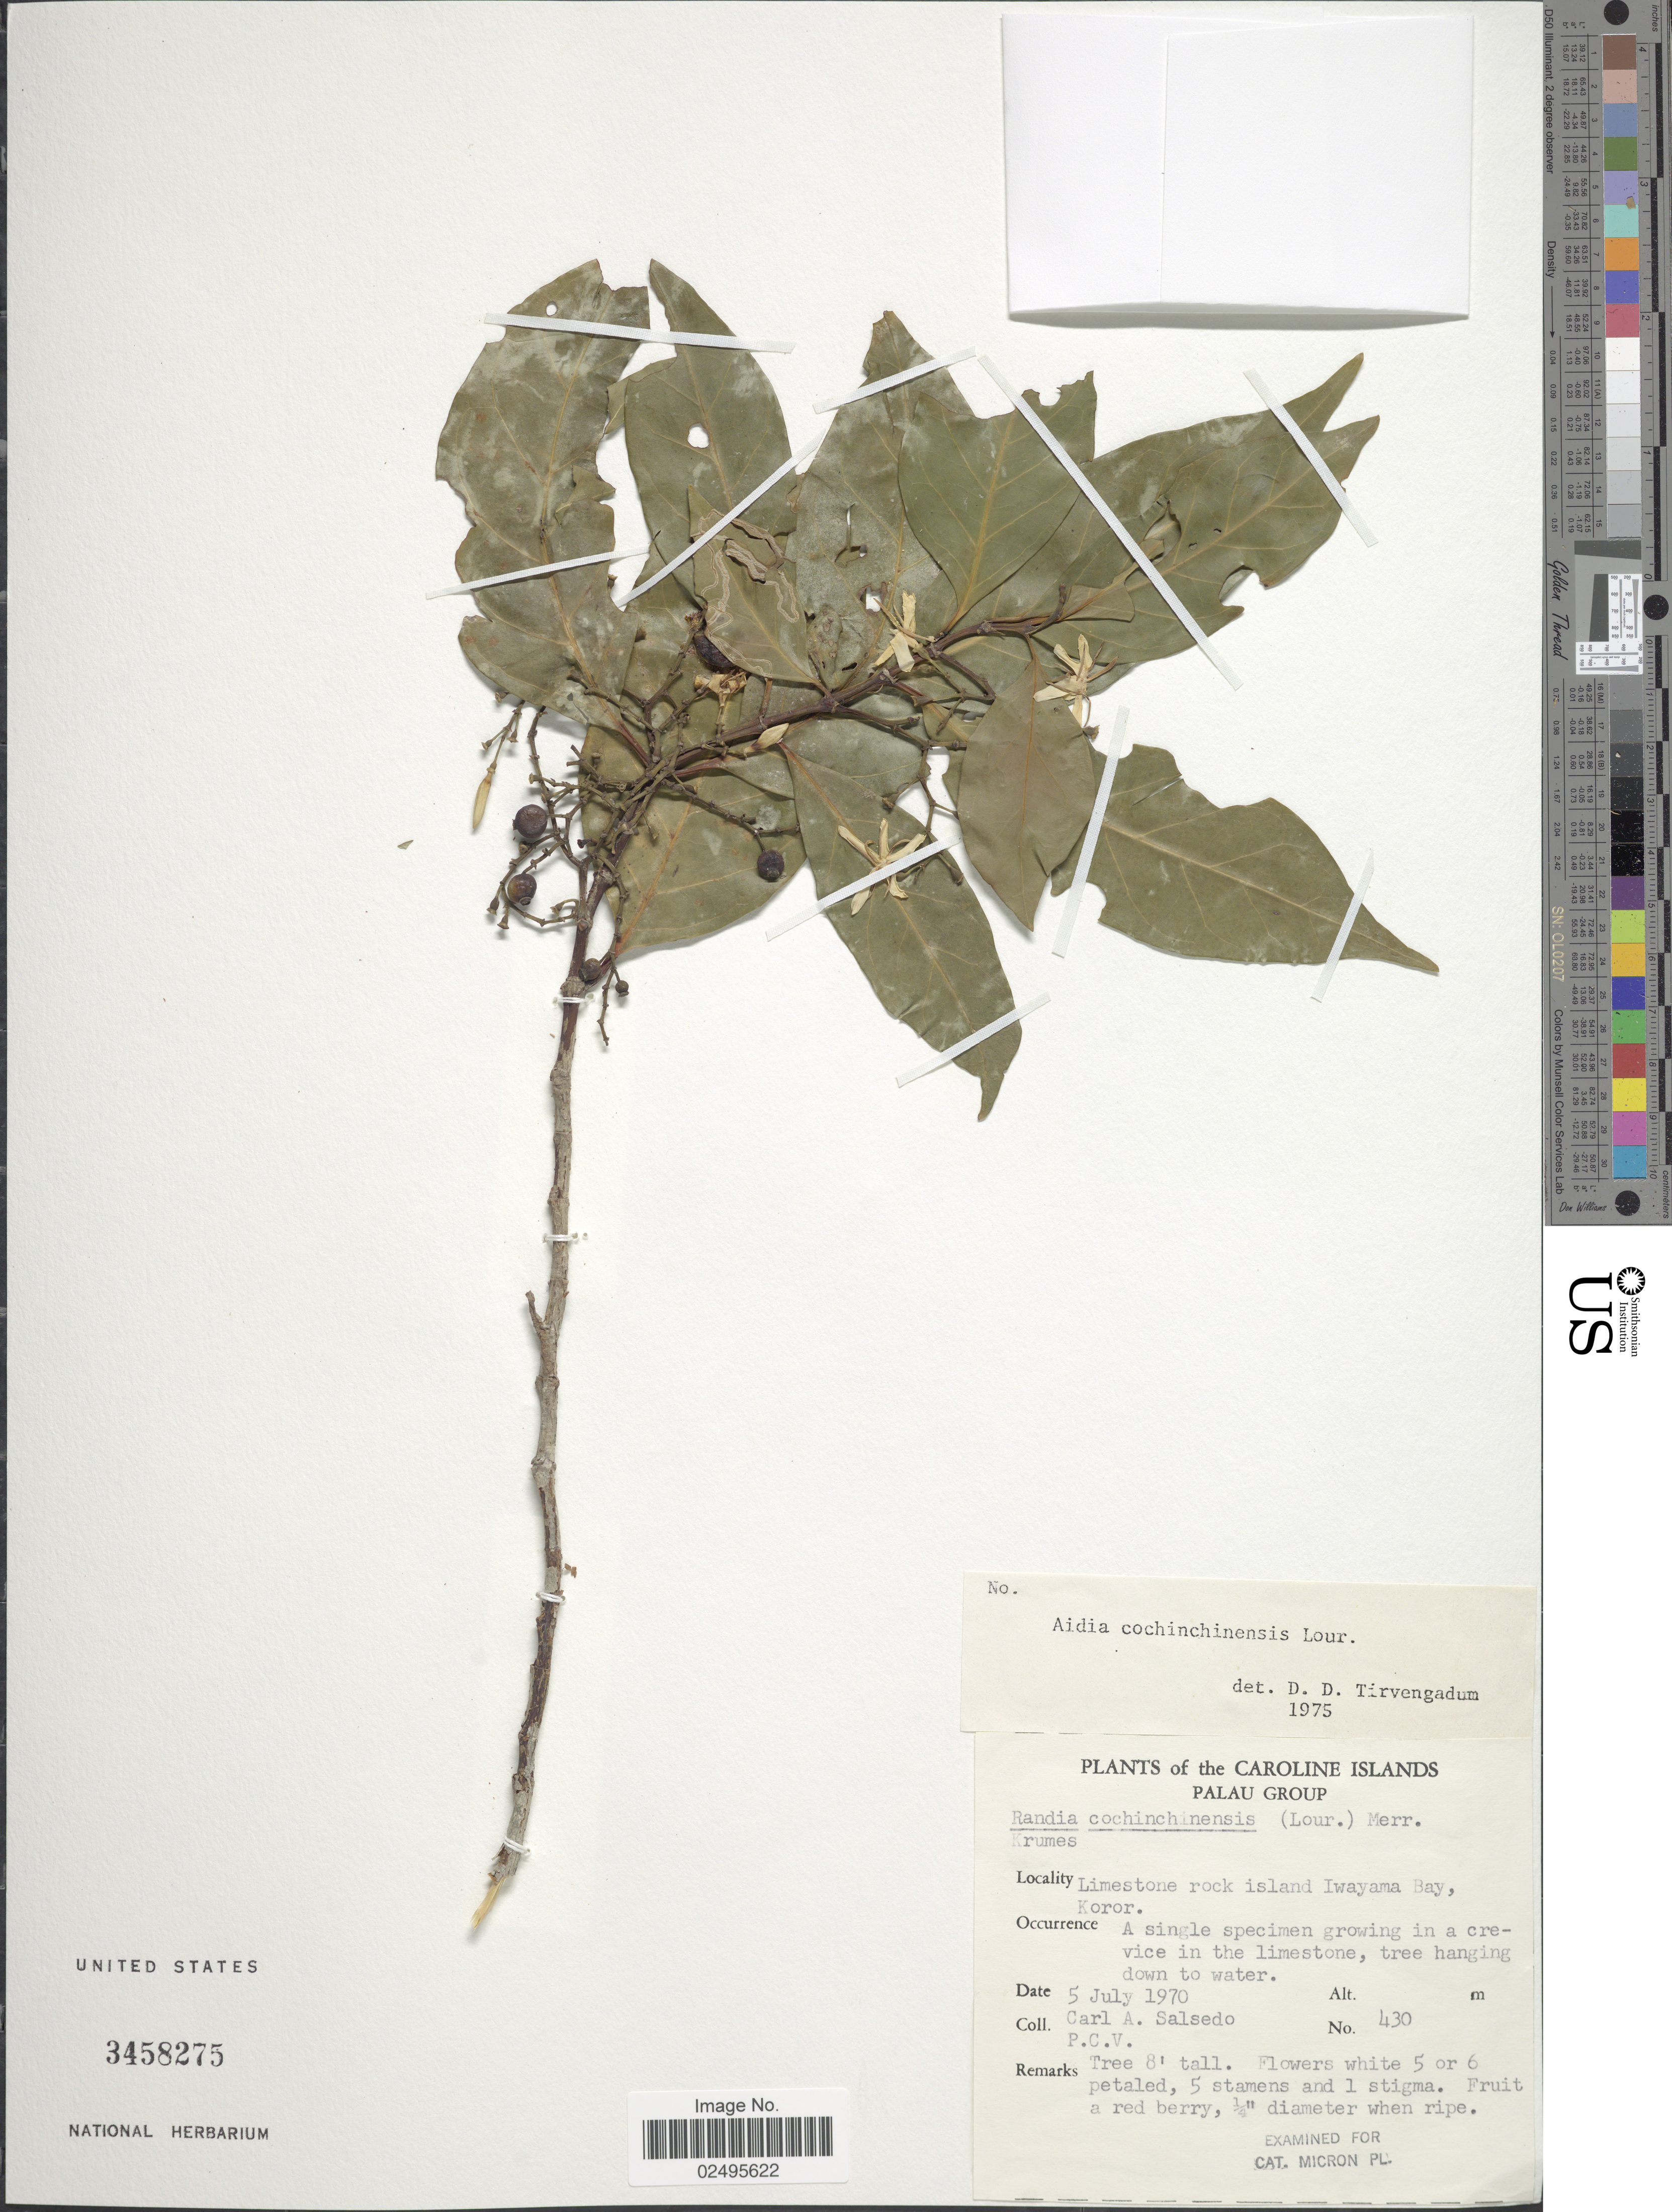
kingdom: Plantae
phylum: Tracheophyta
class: Magnoliopsida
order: Gentianales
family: Rubiaceae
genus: Aidia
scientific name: Aidia graeffei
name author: (Reinecke) Tirveng.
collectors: C.A. Salsedo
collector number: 430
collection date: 1970-07-05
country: Palau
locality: Palau Group. Island Iwayama Bay, Koror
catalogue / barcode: US 3458275